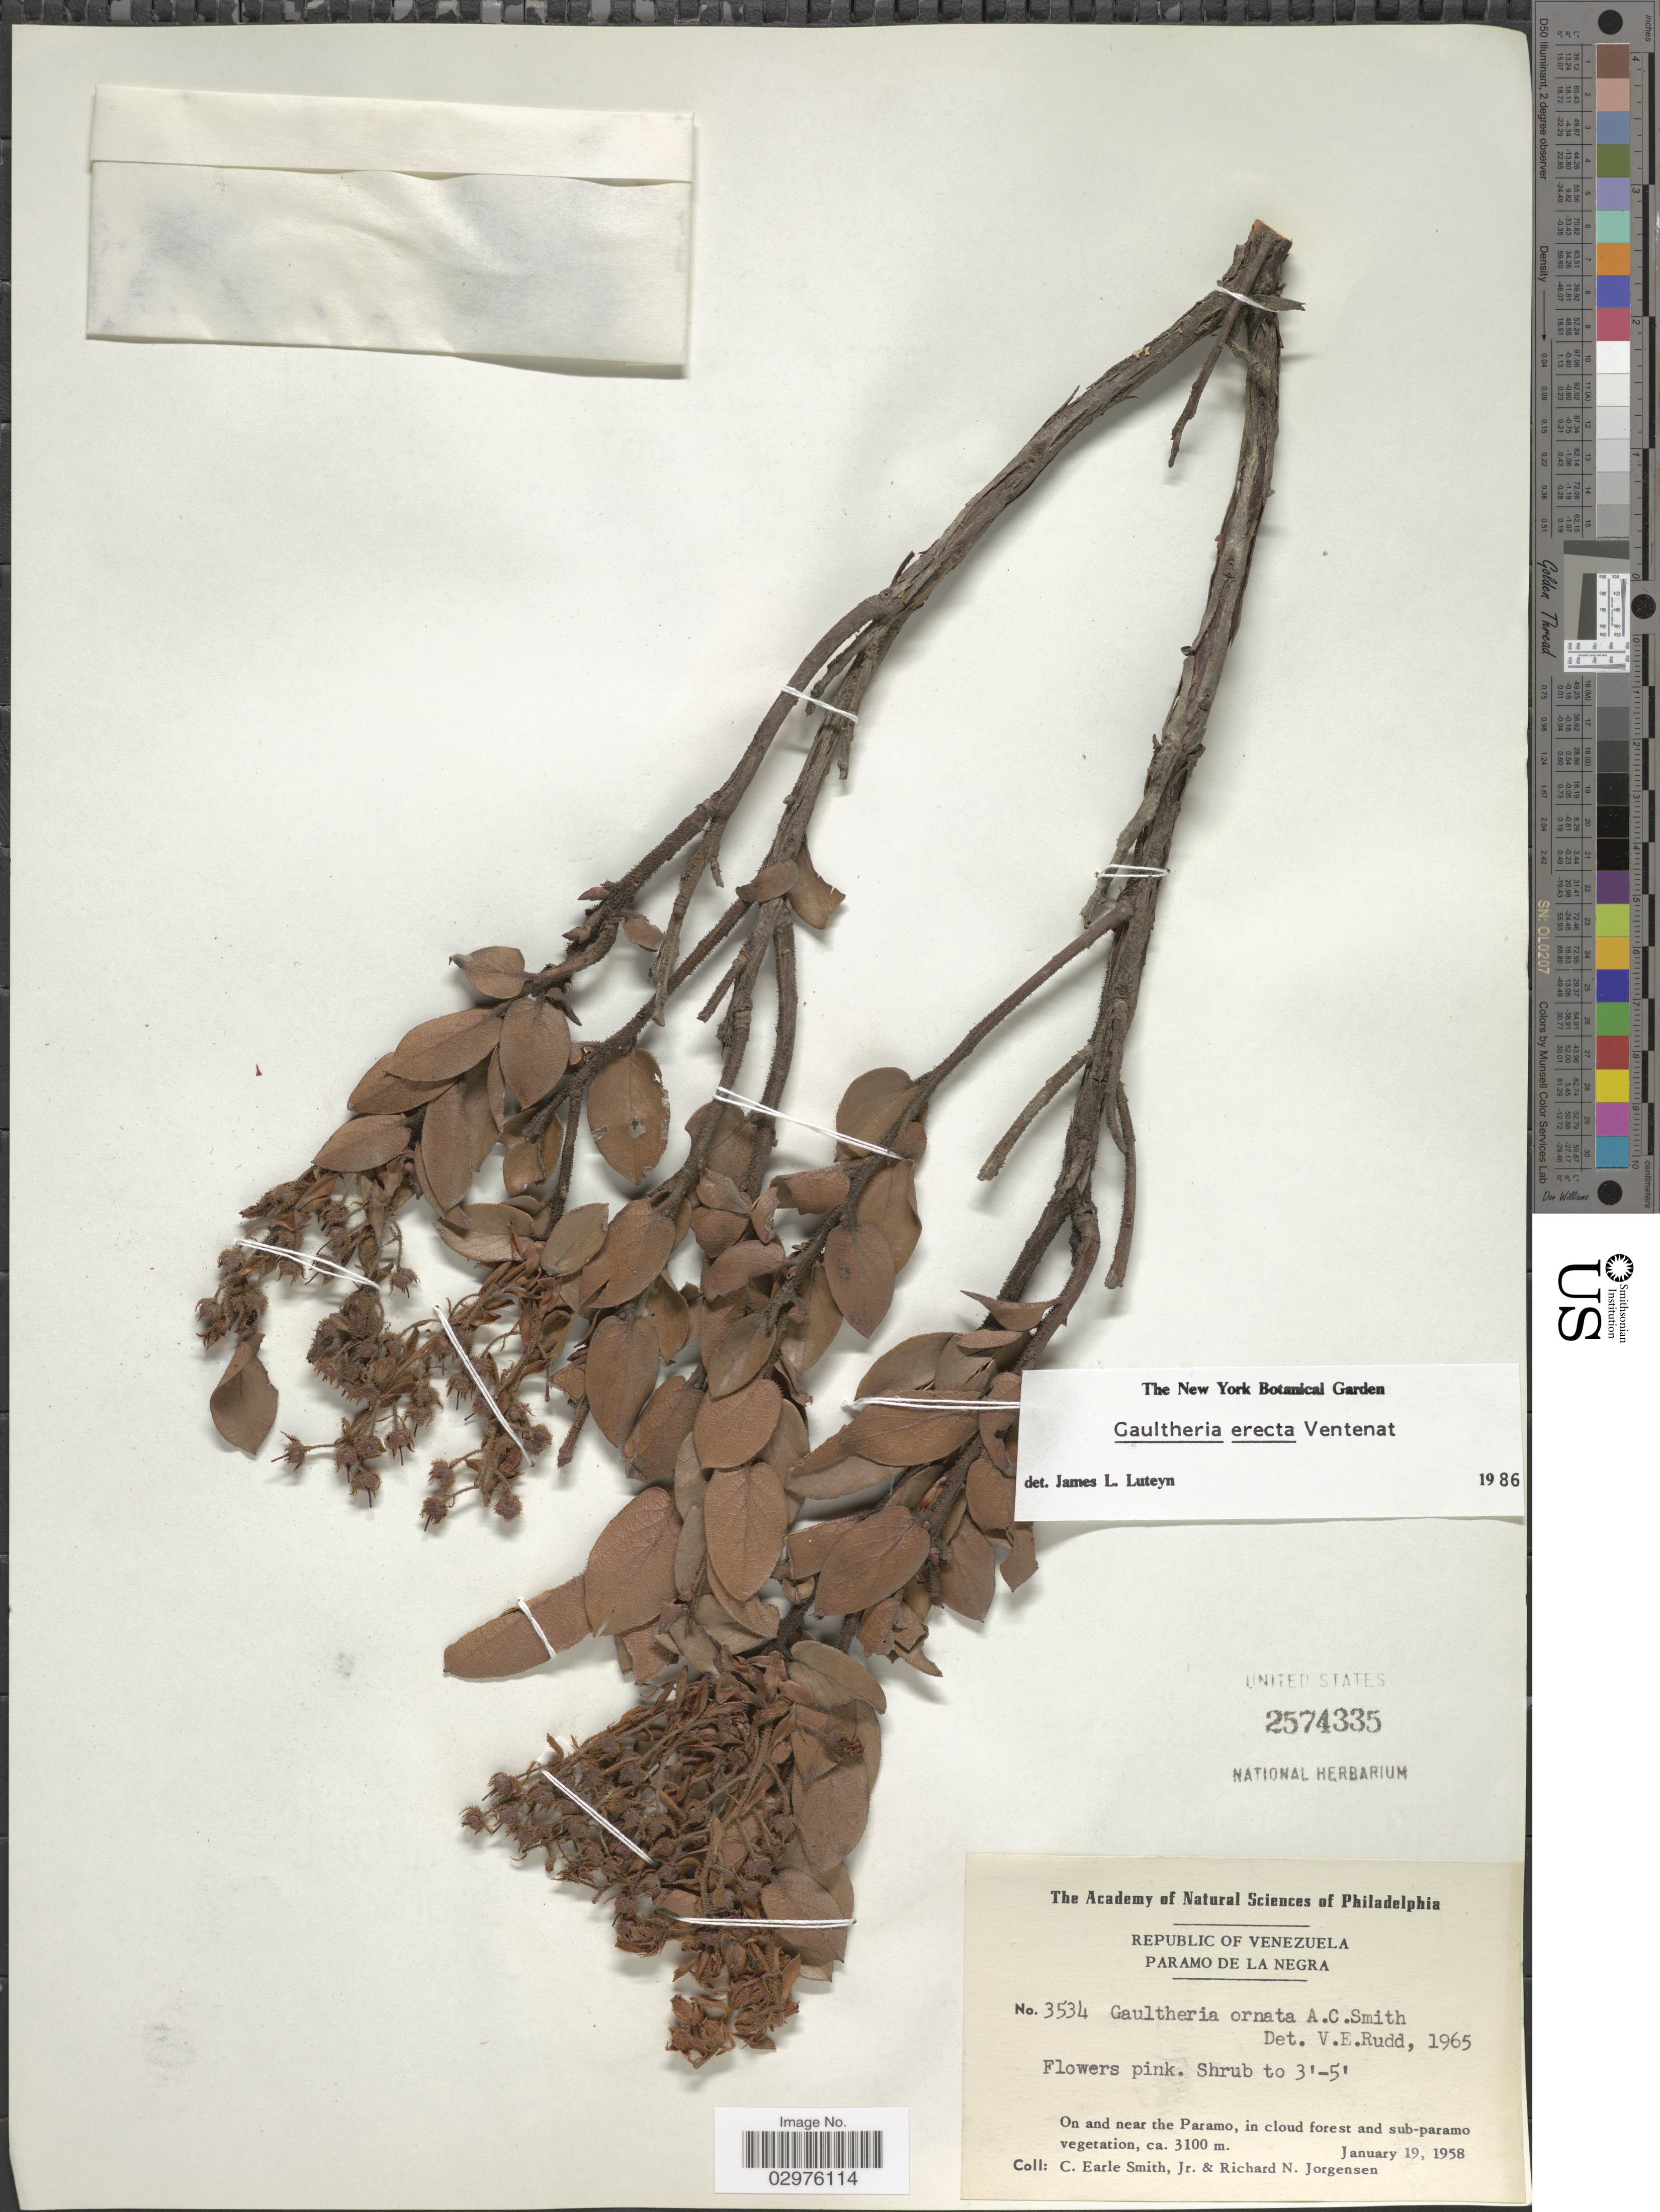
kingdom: Plantae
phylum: Tracheophyta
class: Magnoliopsida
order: Ericales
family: Ericaceae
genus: Gaultheria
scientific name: Gaultheria erecta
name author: Vent.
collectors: C. E. Smith Jr. & R. N. Jørgensen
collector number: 3534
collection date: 1958-01-19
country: Venezuela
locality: Paramo de la Negra. On and near the Paramo, in cloud forest and sub-paramo vegetation.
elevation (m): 3100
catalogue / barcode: US 2574335